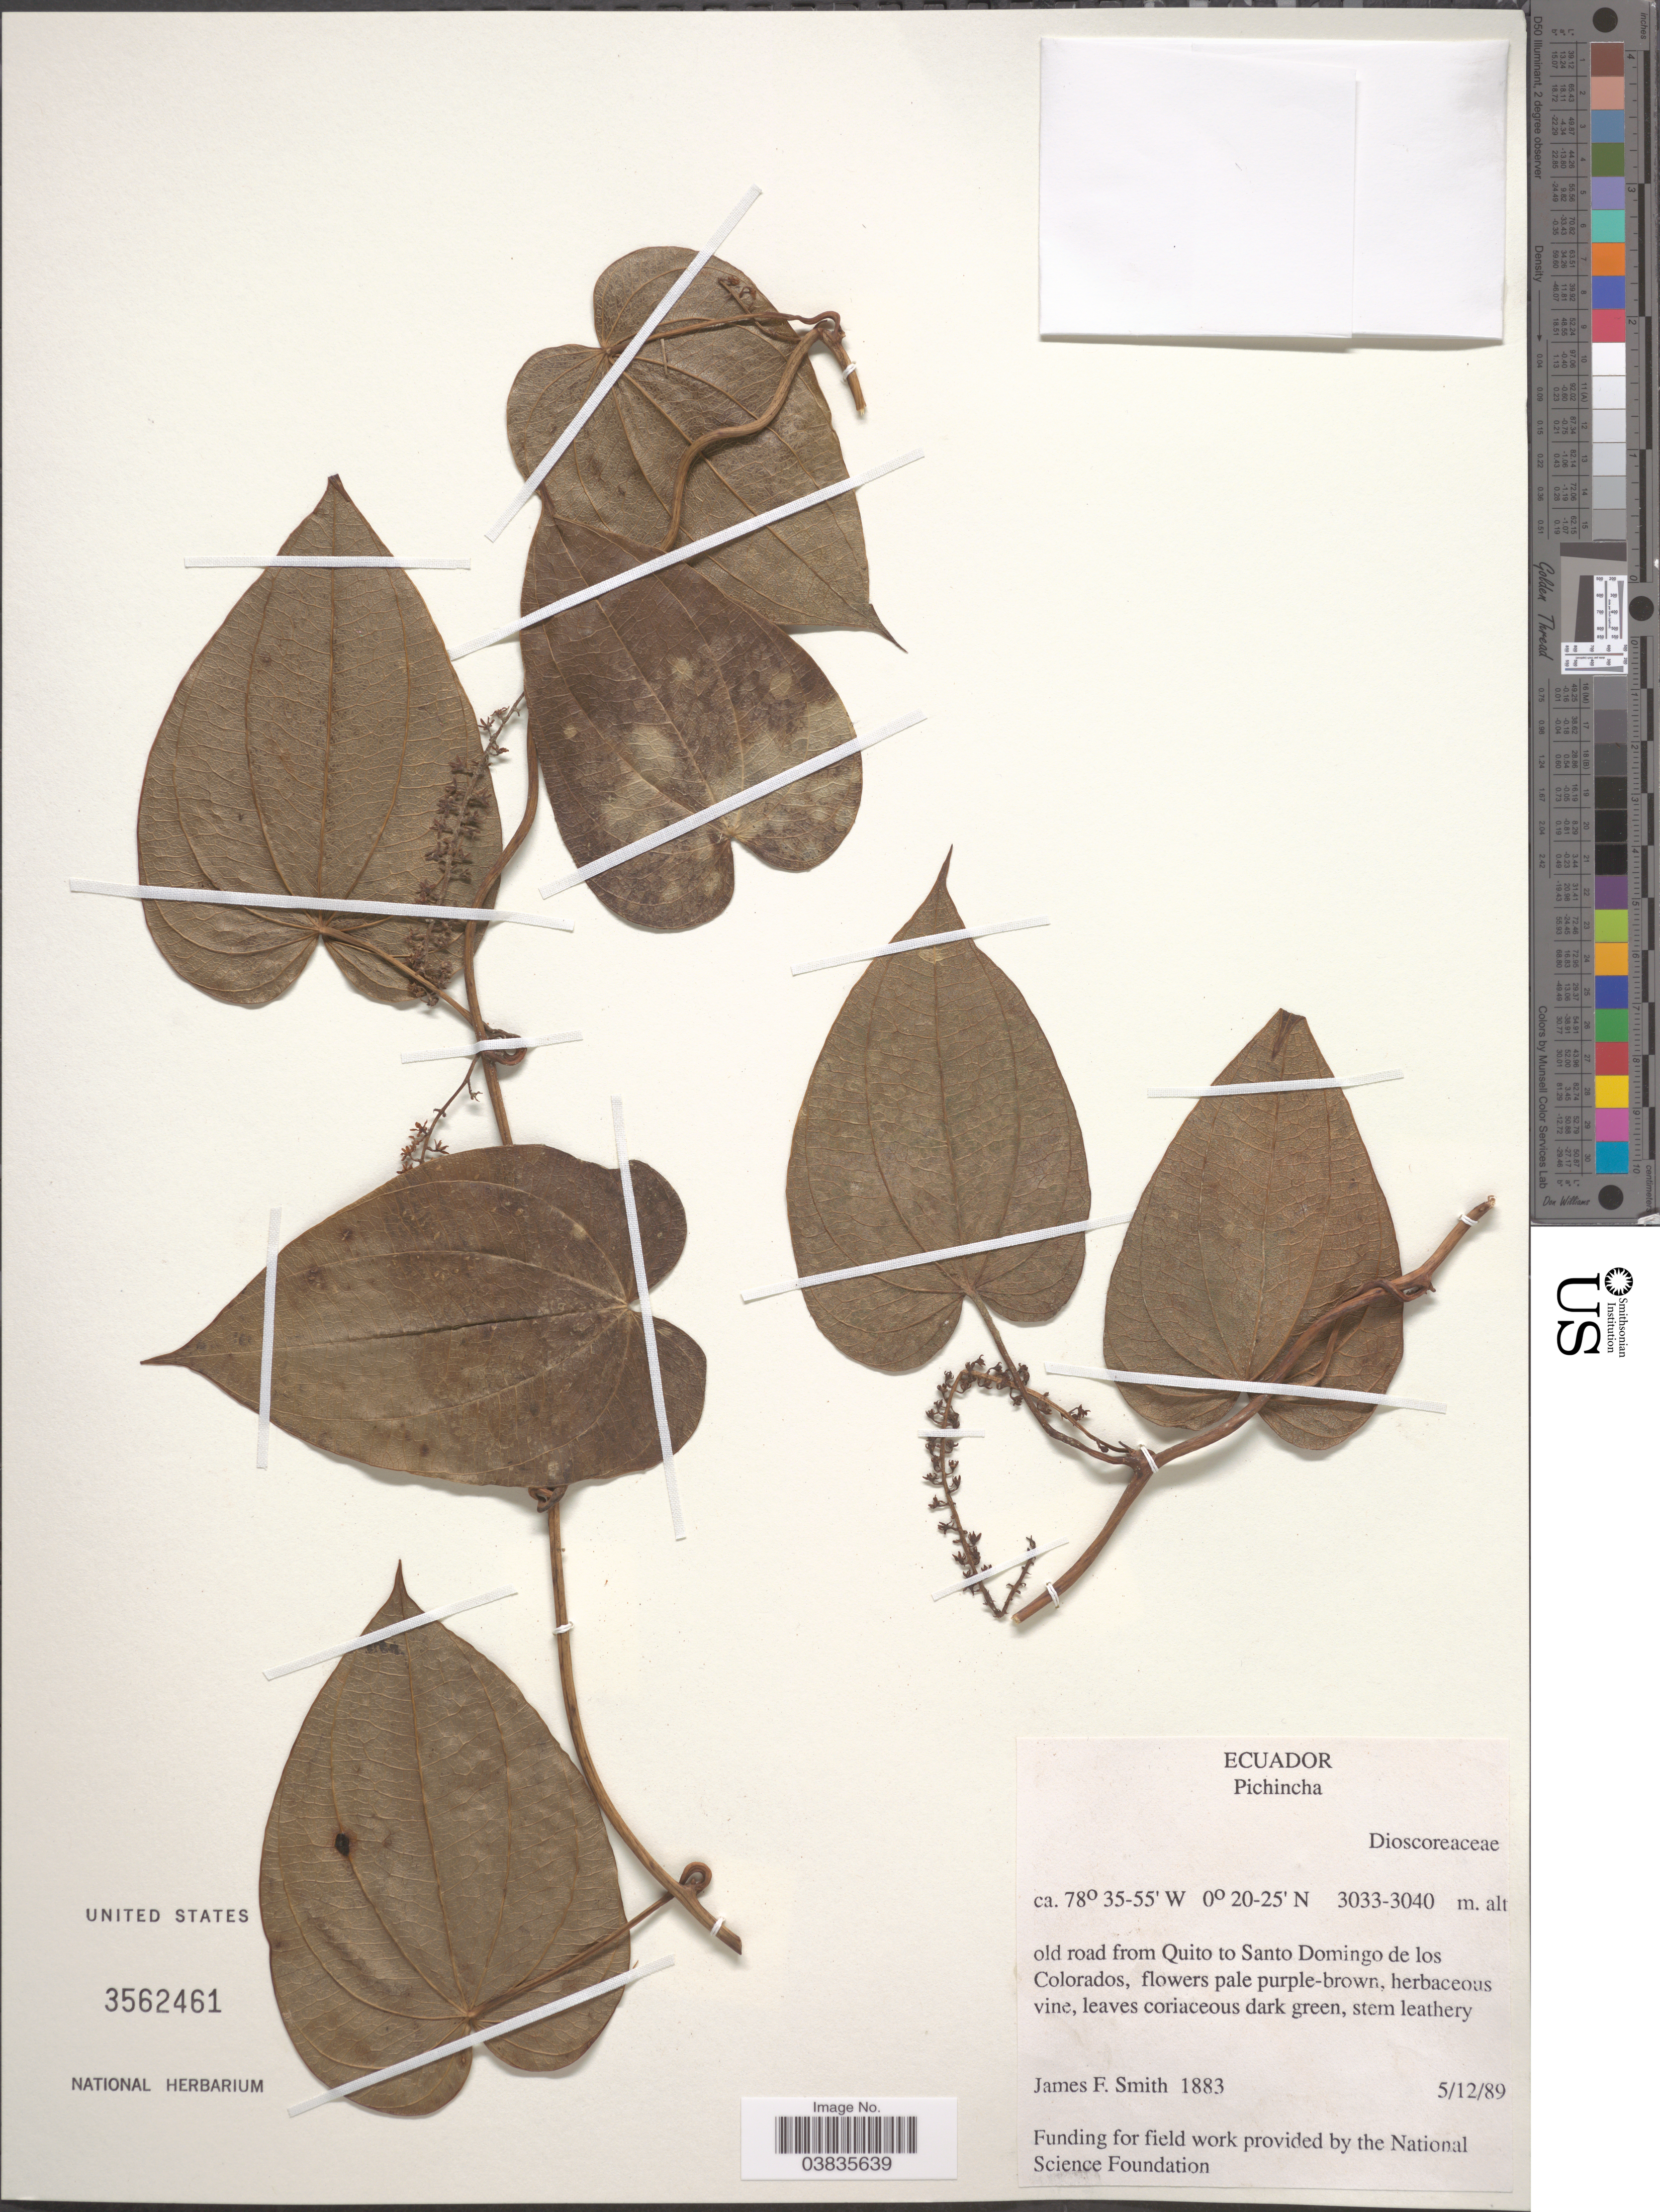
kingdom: Plantae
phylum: Tracheophyta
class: Liliopsida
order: Dioscoreales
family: Dioscoreaceae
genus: Dioscorea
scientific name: Dioscorea sp.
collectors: J. F. Smith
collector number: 1883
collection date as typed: Transcribed d/m/y: 5/12/89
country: Ecuador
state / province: Pichincha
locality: Old road from Quito to Santo Domingo de los Colorados.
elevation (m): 3033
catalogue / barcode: US 3562461